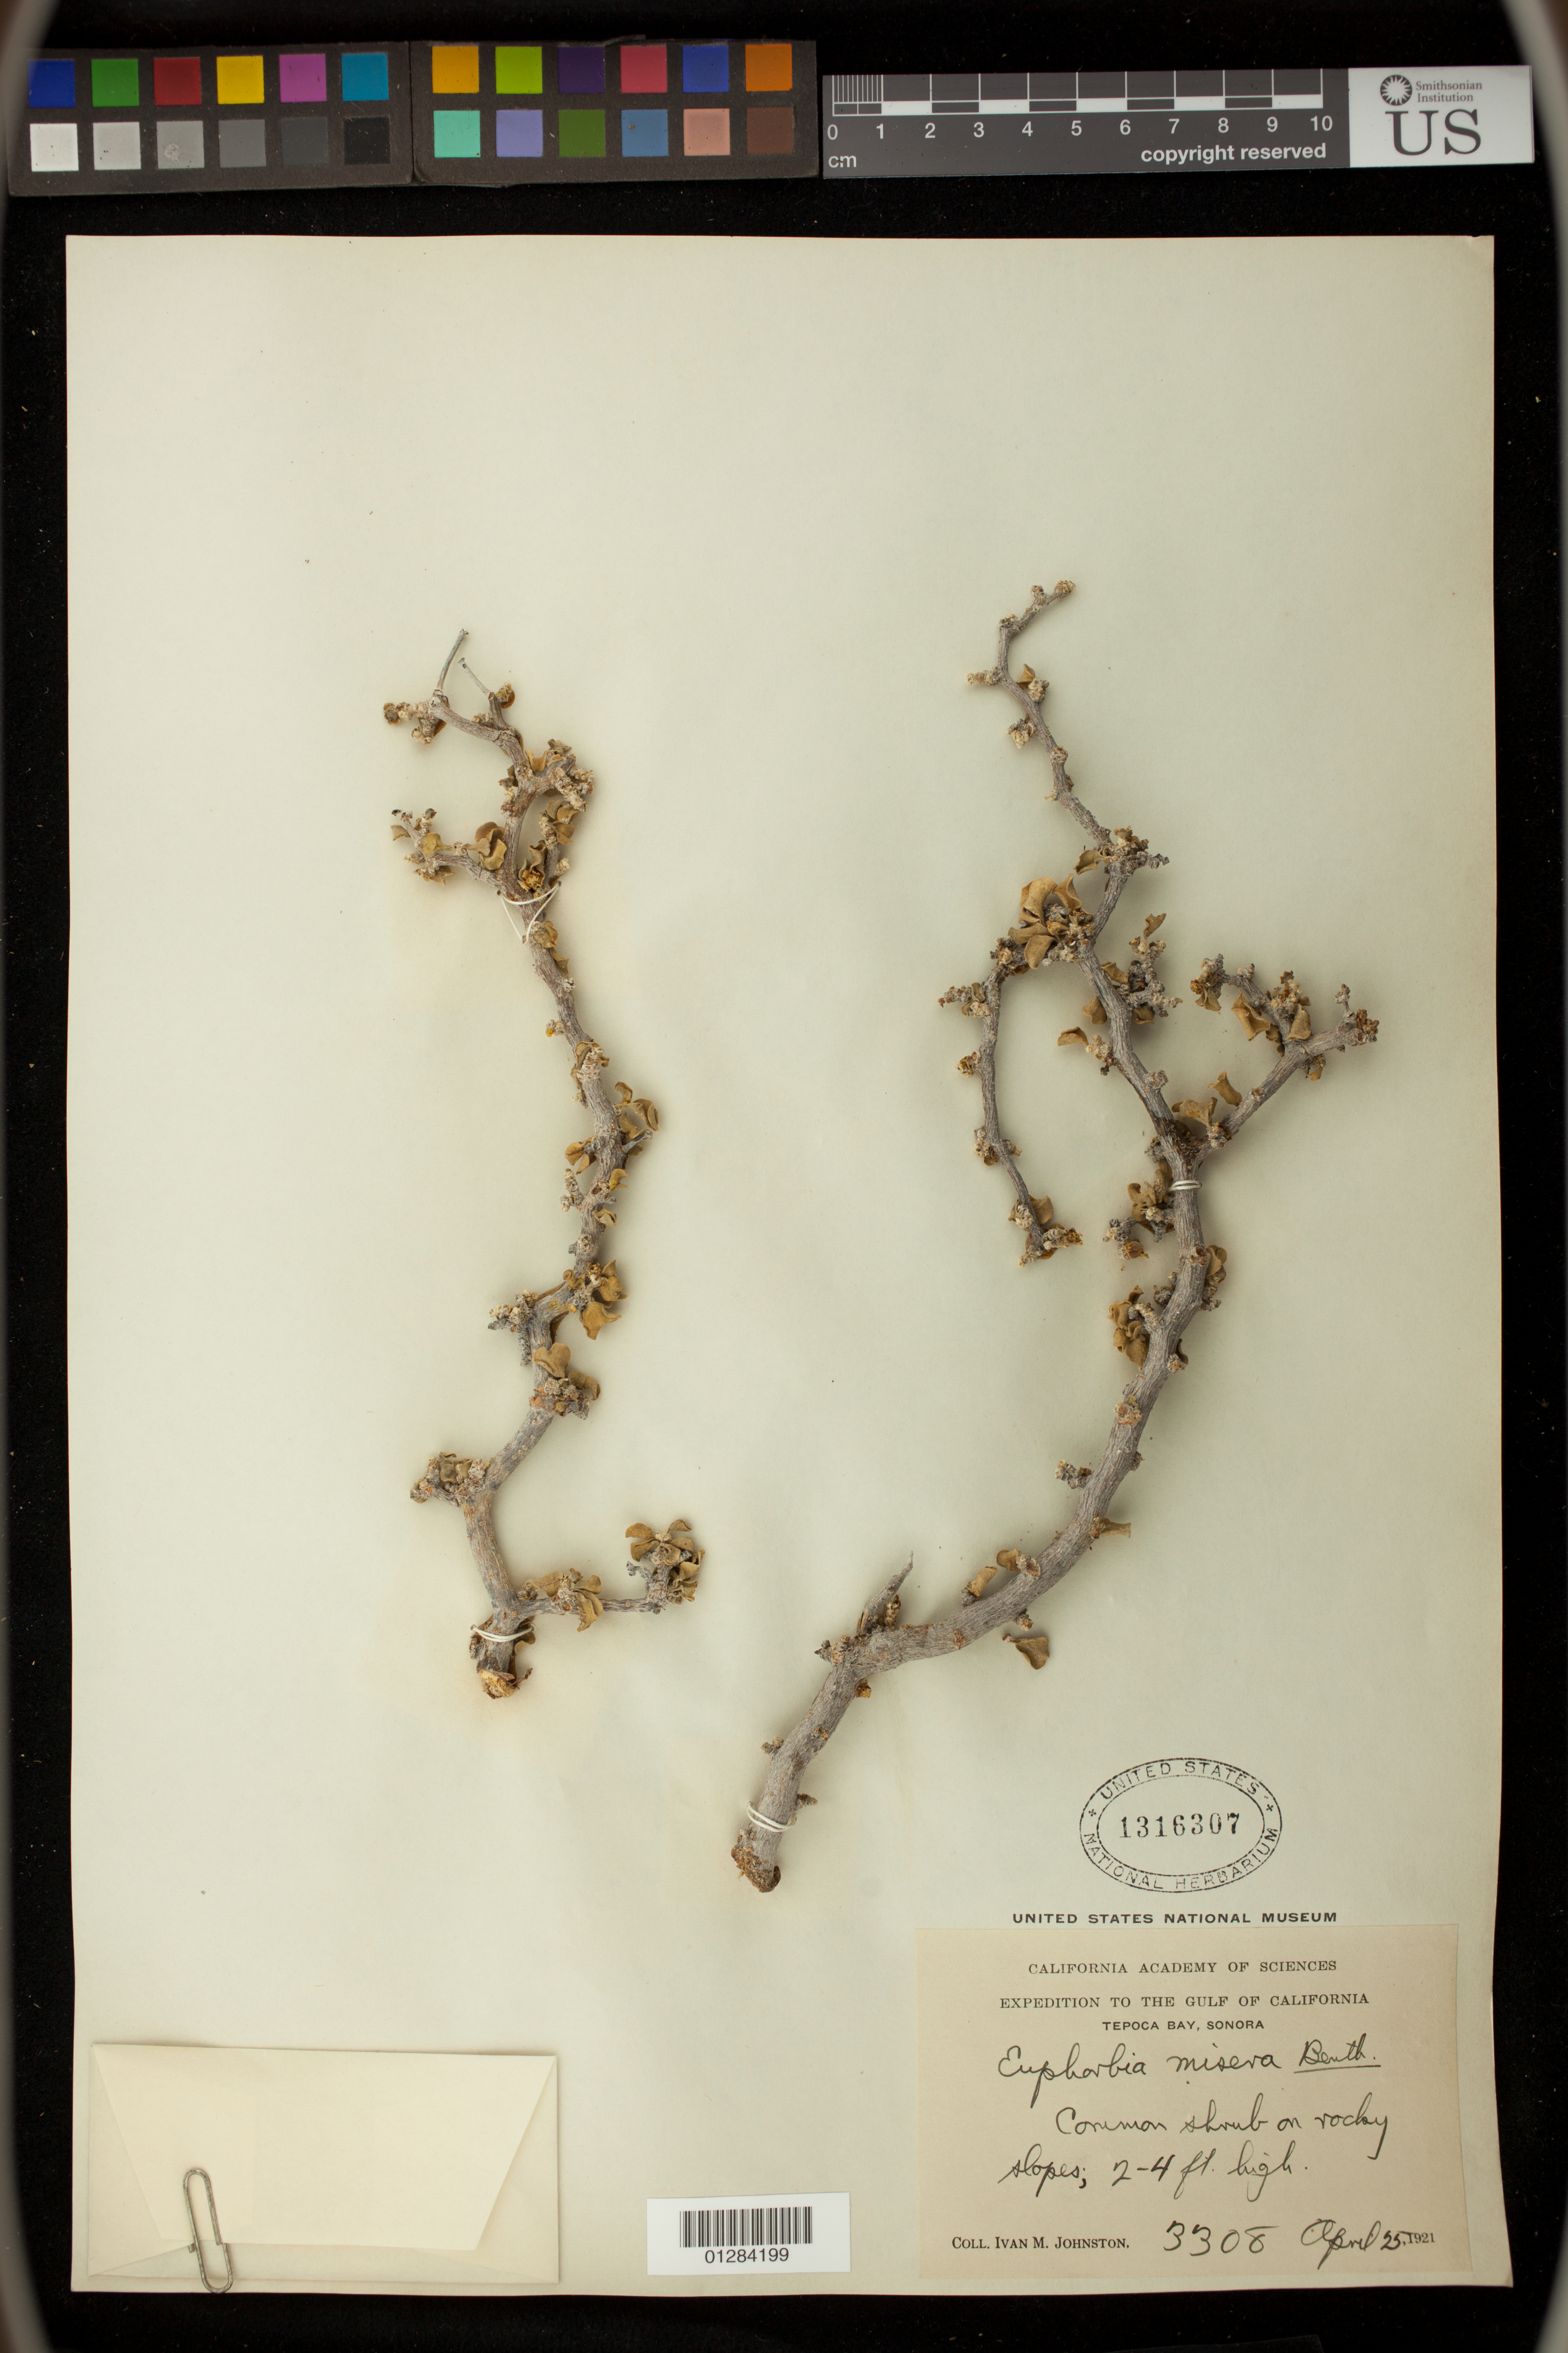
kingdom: Plantae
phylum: Tracheophyta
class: Magnoliopsida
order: Malpighiales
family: Euphorbiaceae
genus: Euphorbia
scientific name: Euphorbia misera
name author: Benth.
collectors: I.M. Johnston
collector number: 3308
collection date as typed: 25 Apr 1921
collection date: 1921-04-25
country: Mexico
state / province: Sonora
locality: Tepoca Bay.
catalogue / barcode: US 1316307